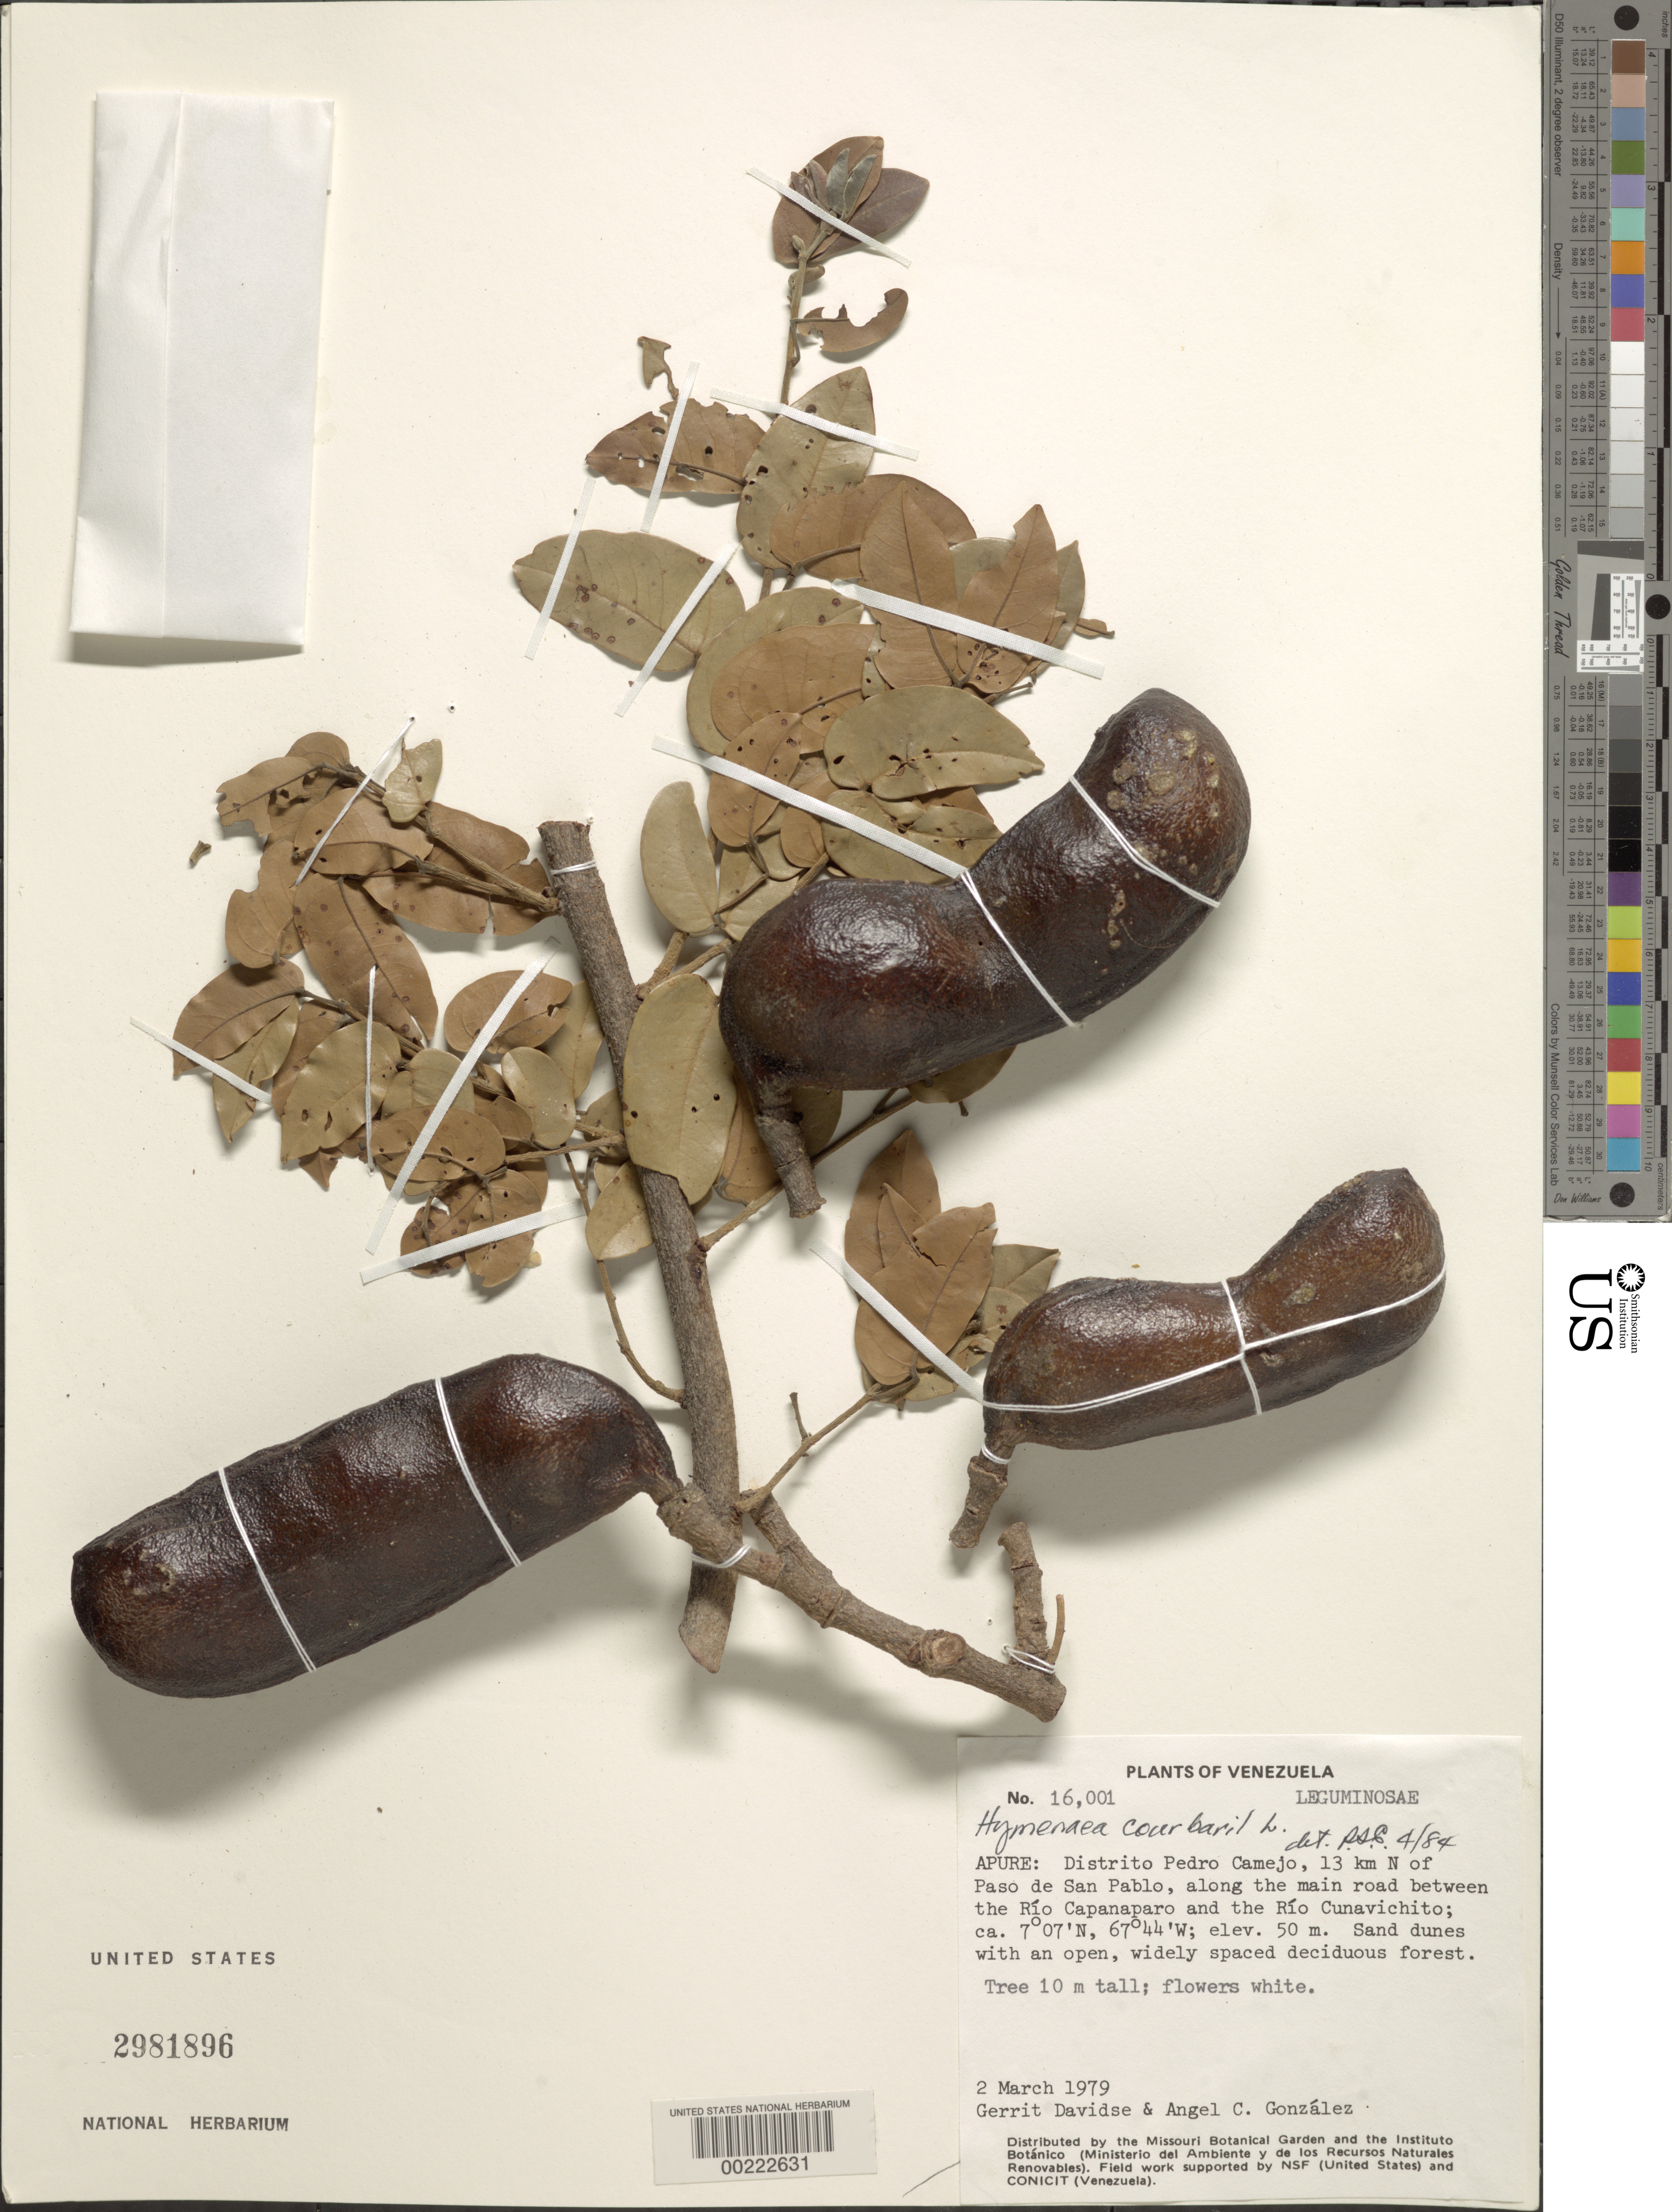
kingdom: Plantae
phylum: Tracheophyta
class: Magnoliopsida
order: Fabales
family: Fabaceae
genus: Hymenaea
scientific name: Hymenaea courbaril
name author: L.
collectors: G. Davidse & A. C. González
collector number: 16001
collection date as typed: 02 Mar 1979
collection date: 1979-03-02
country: Venezuela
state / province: Apure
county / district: Pedro Camejo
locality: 13 km n of paso de san pablo, along the main road between rio capanaparo and rio cunavichito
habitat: Sand dunes with an open, widely spaced deciduous forest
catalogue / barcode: US 2981896